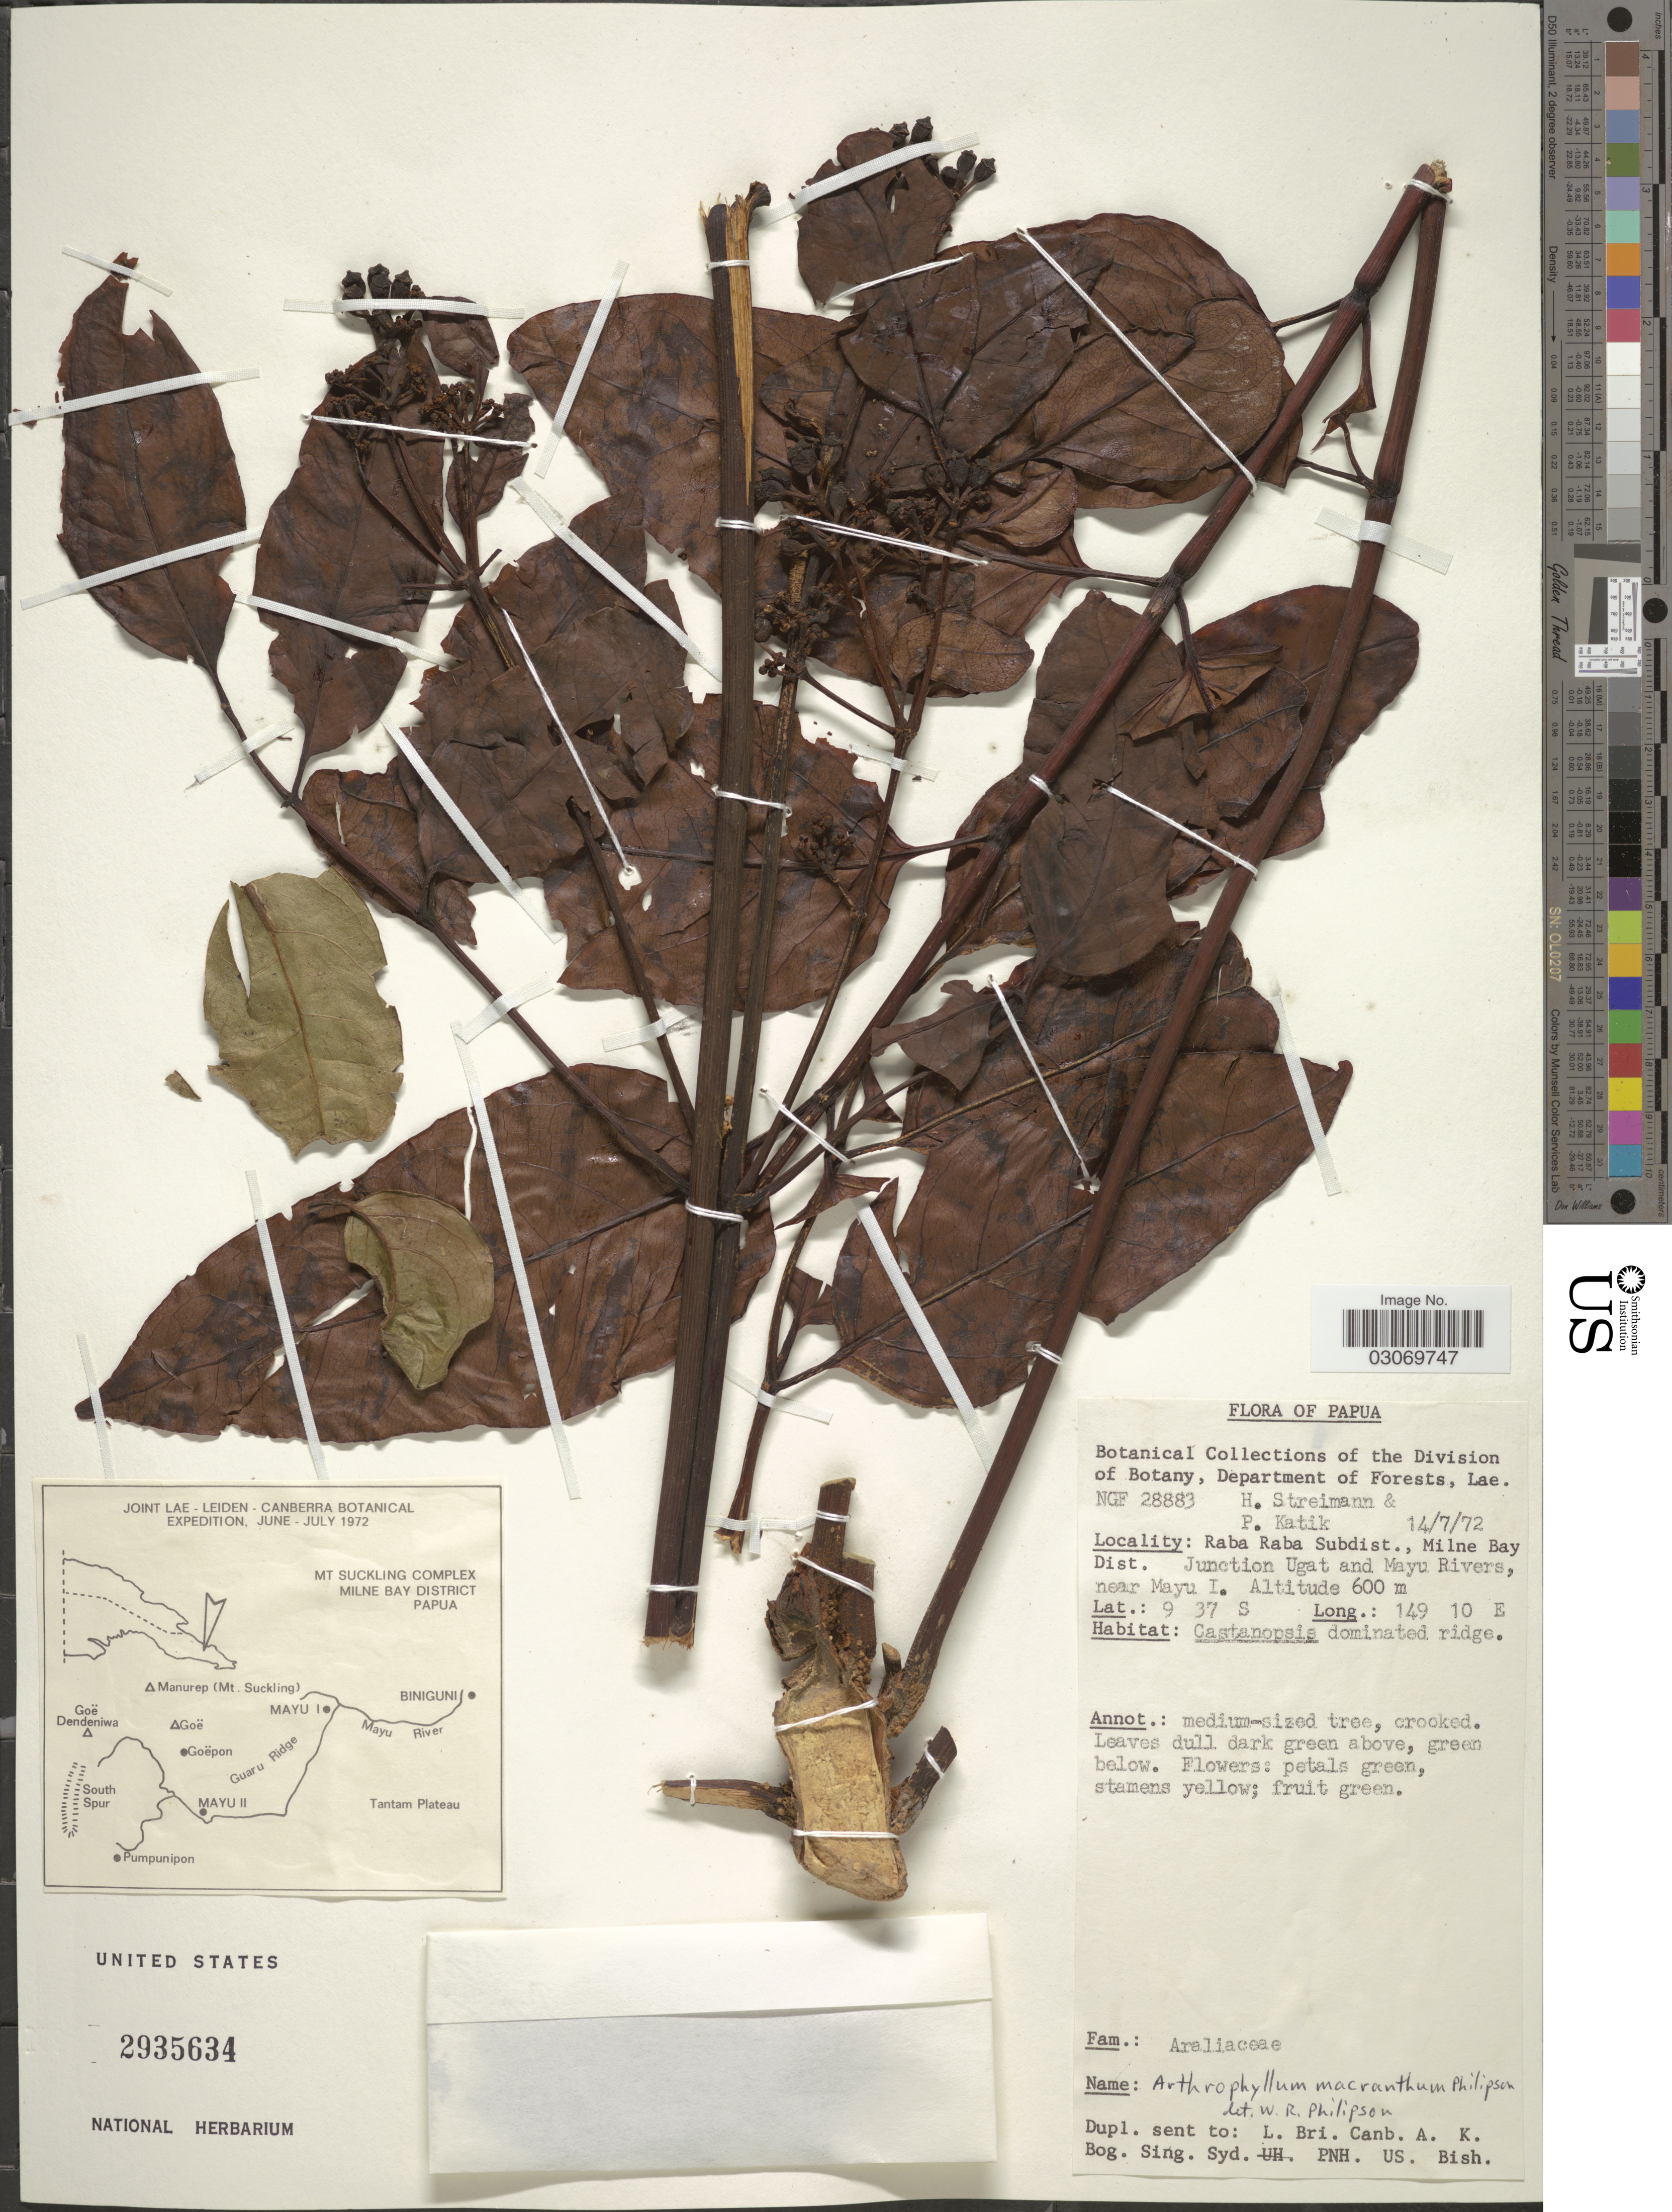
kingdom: Plantae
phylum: Tracheophyta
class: Magnoliopsida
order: Apiales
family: Araliaceae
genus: Arthrophyllum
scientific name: Arthrophyllum macranthum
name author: Philipson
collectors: H. Streimann & P. Katik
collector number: NGF28883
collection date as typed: Transcribed d/m/y: 14/7/72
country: Papua New Guinea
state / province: Milne Bay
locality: Raba Raba Subdist., Milne Bay Dist. Junction Ugat and Mayu Rivers, near Mayu I.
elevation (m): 600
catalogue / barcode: US 2935634